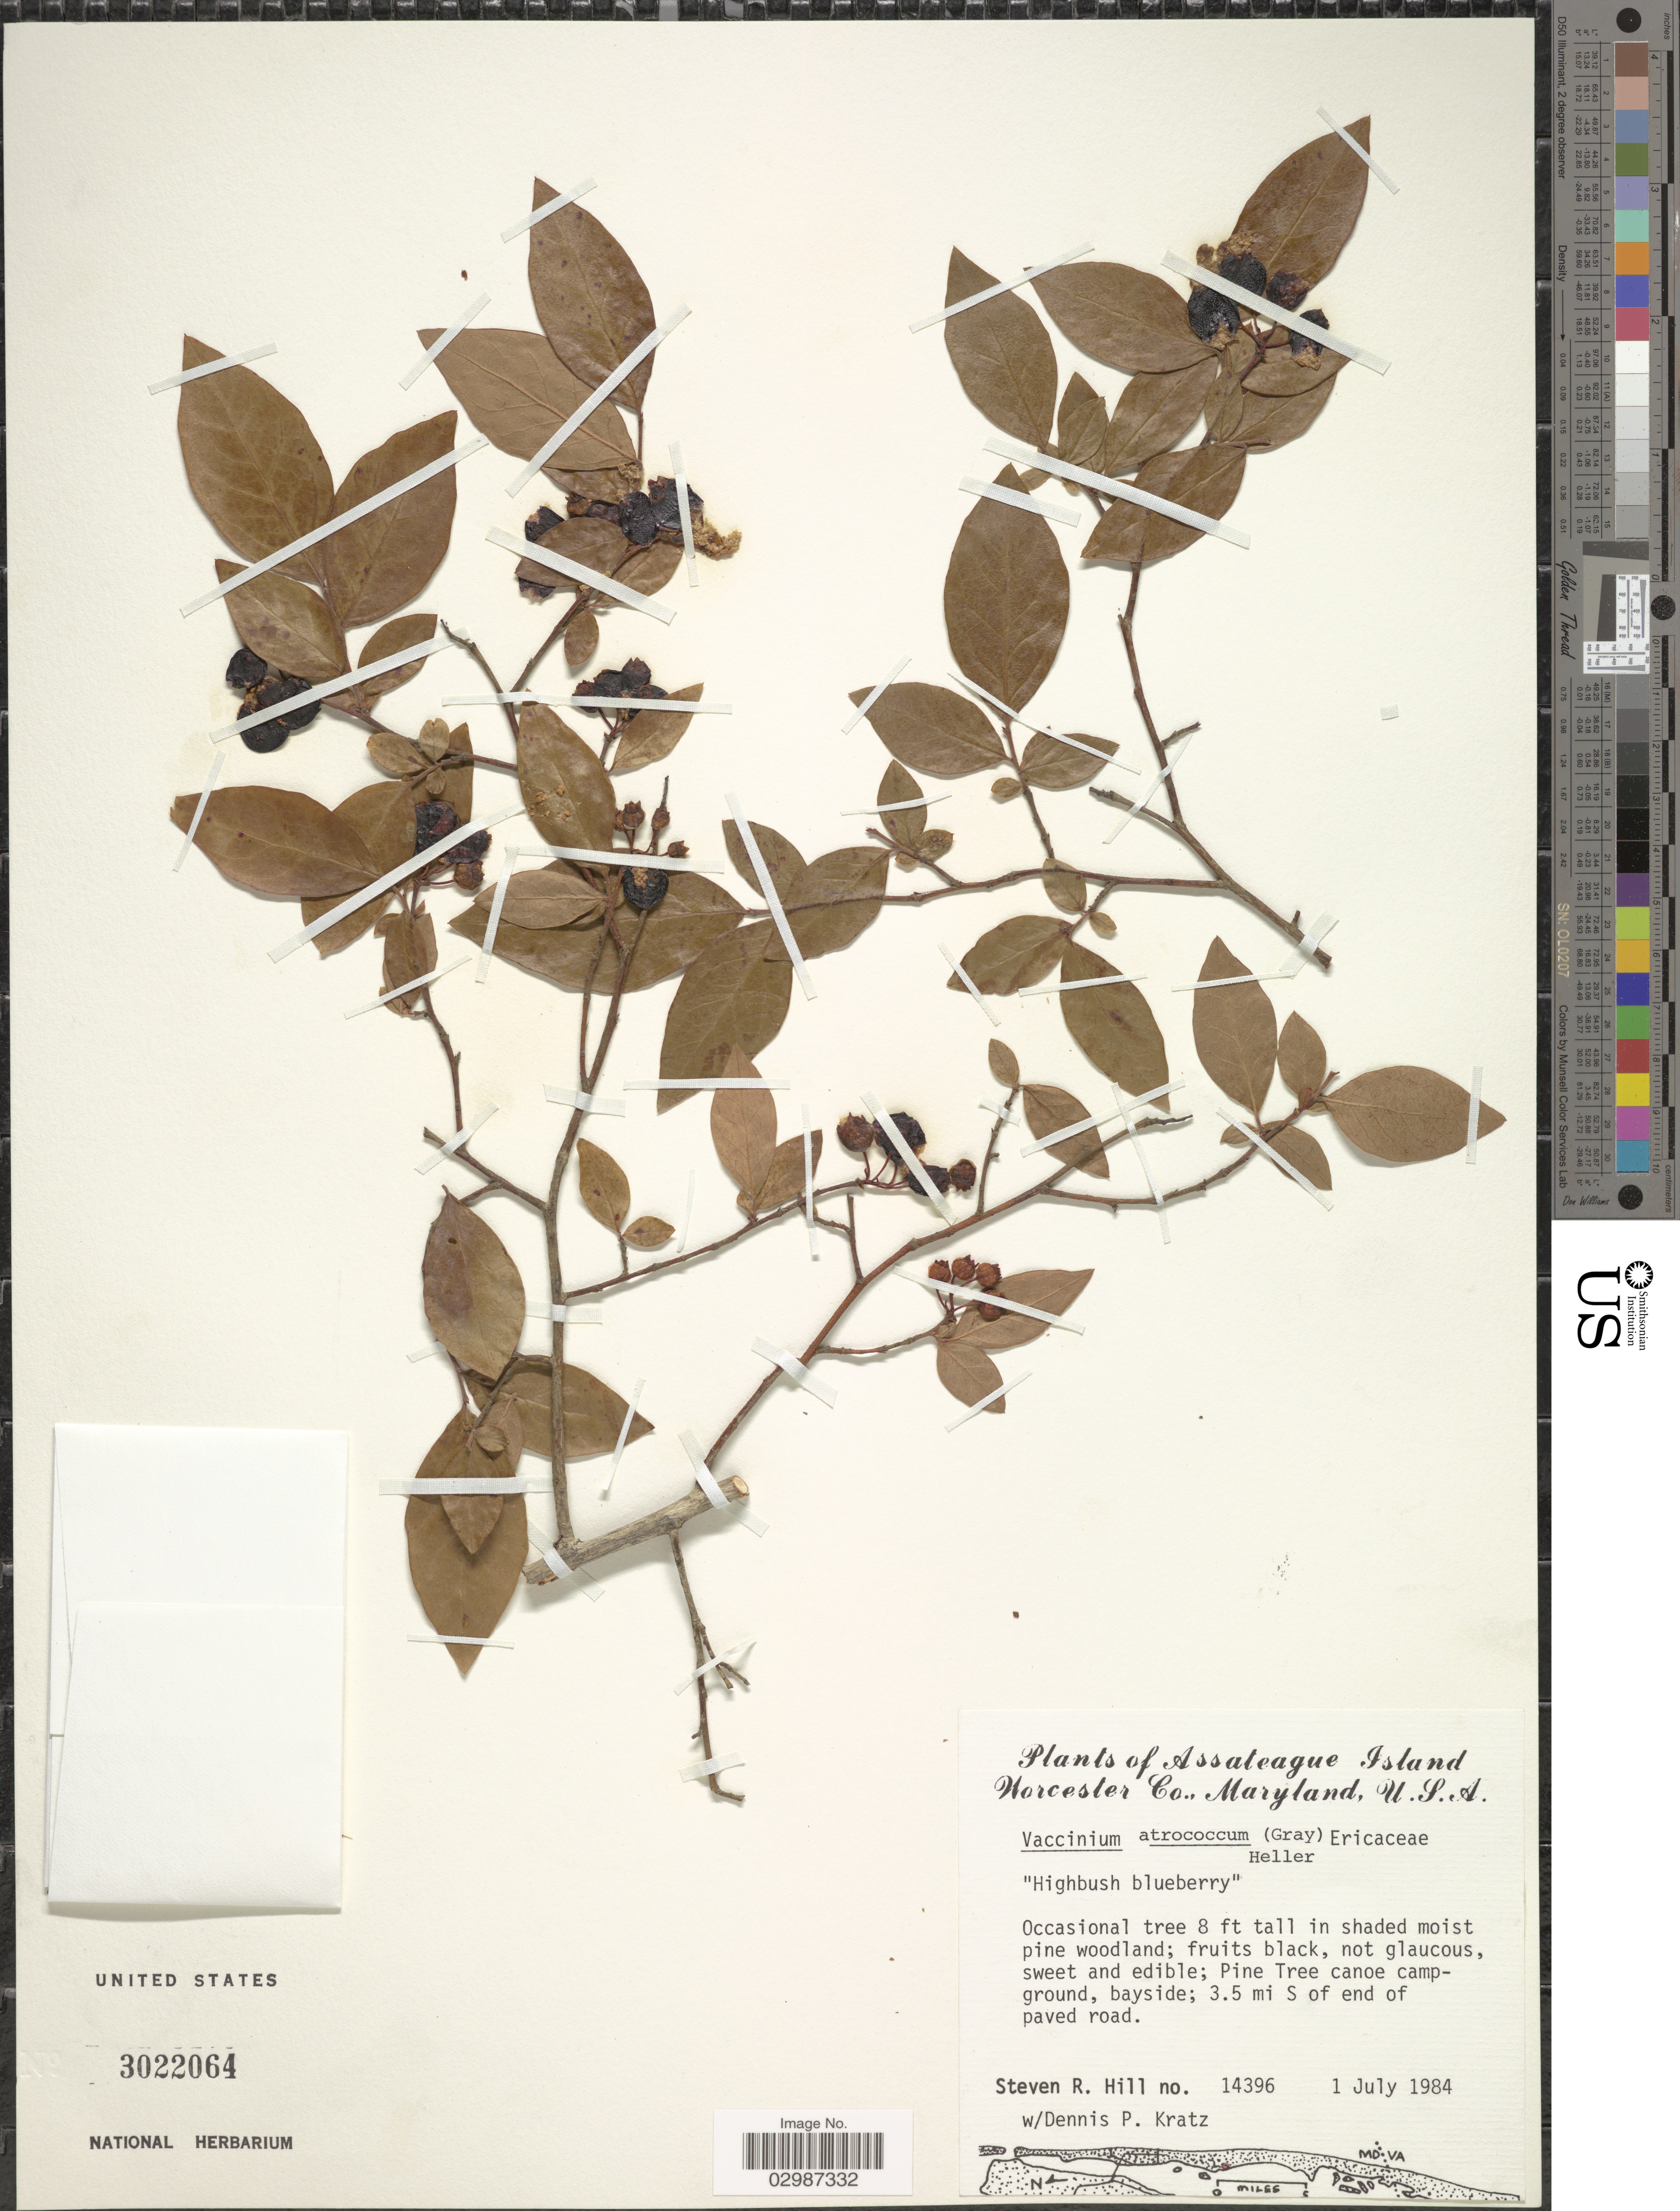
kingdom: Plantae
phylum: Tracheophyta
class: Magnoliopsida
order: Ericales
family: Ericaceae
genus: Vaccinium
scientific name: Vaccinium atrococcum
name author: (A. Gray) A. Heller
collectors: S. R. Hill & D. Kratz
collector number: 14396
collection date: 1984-07-01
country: United States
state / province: Maryland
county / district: Worcester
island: Assateague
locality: Pine Tree Canoe Campground, bayside, 3.5 mi S of end of paved road.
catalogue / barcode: US 3022064